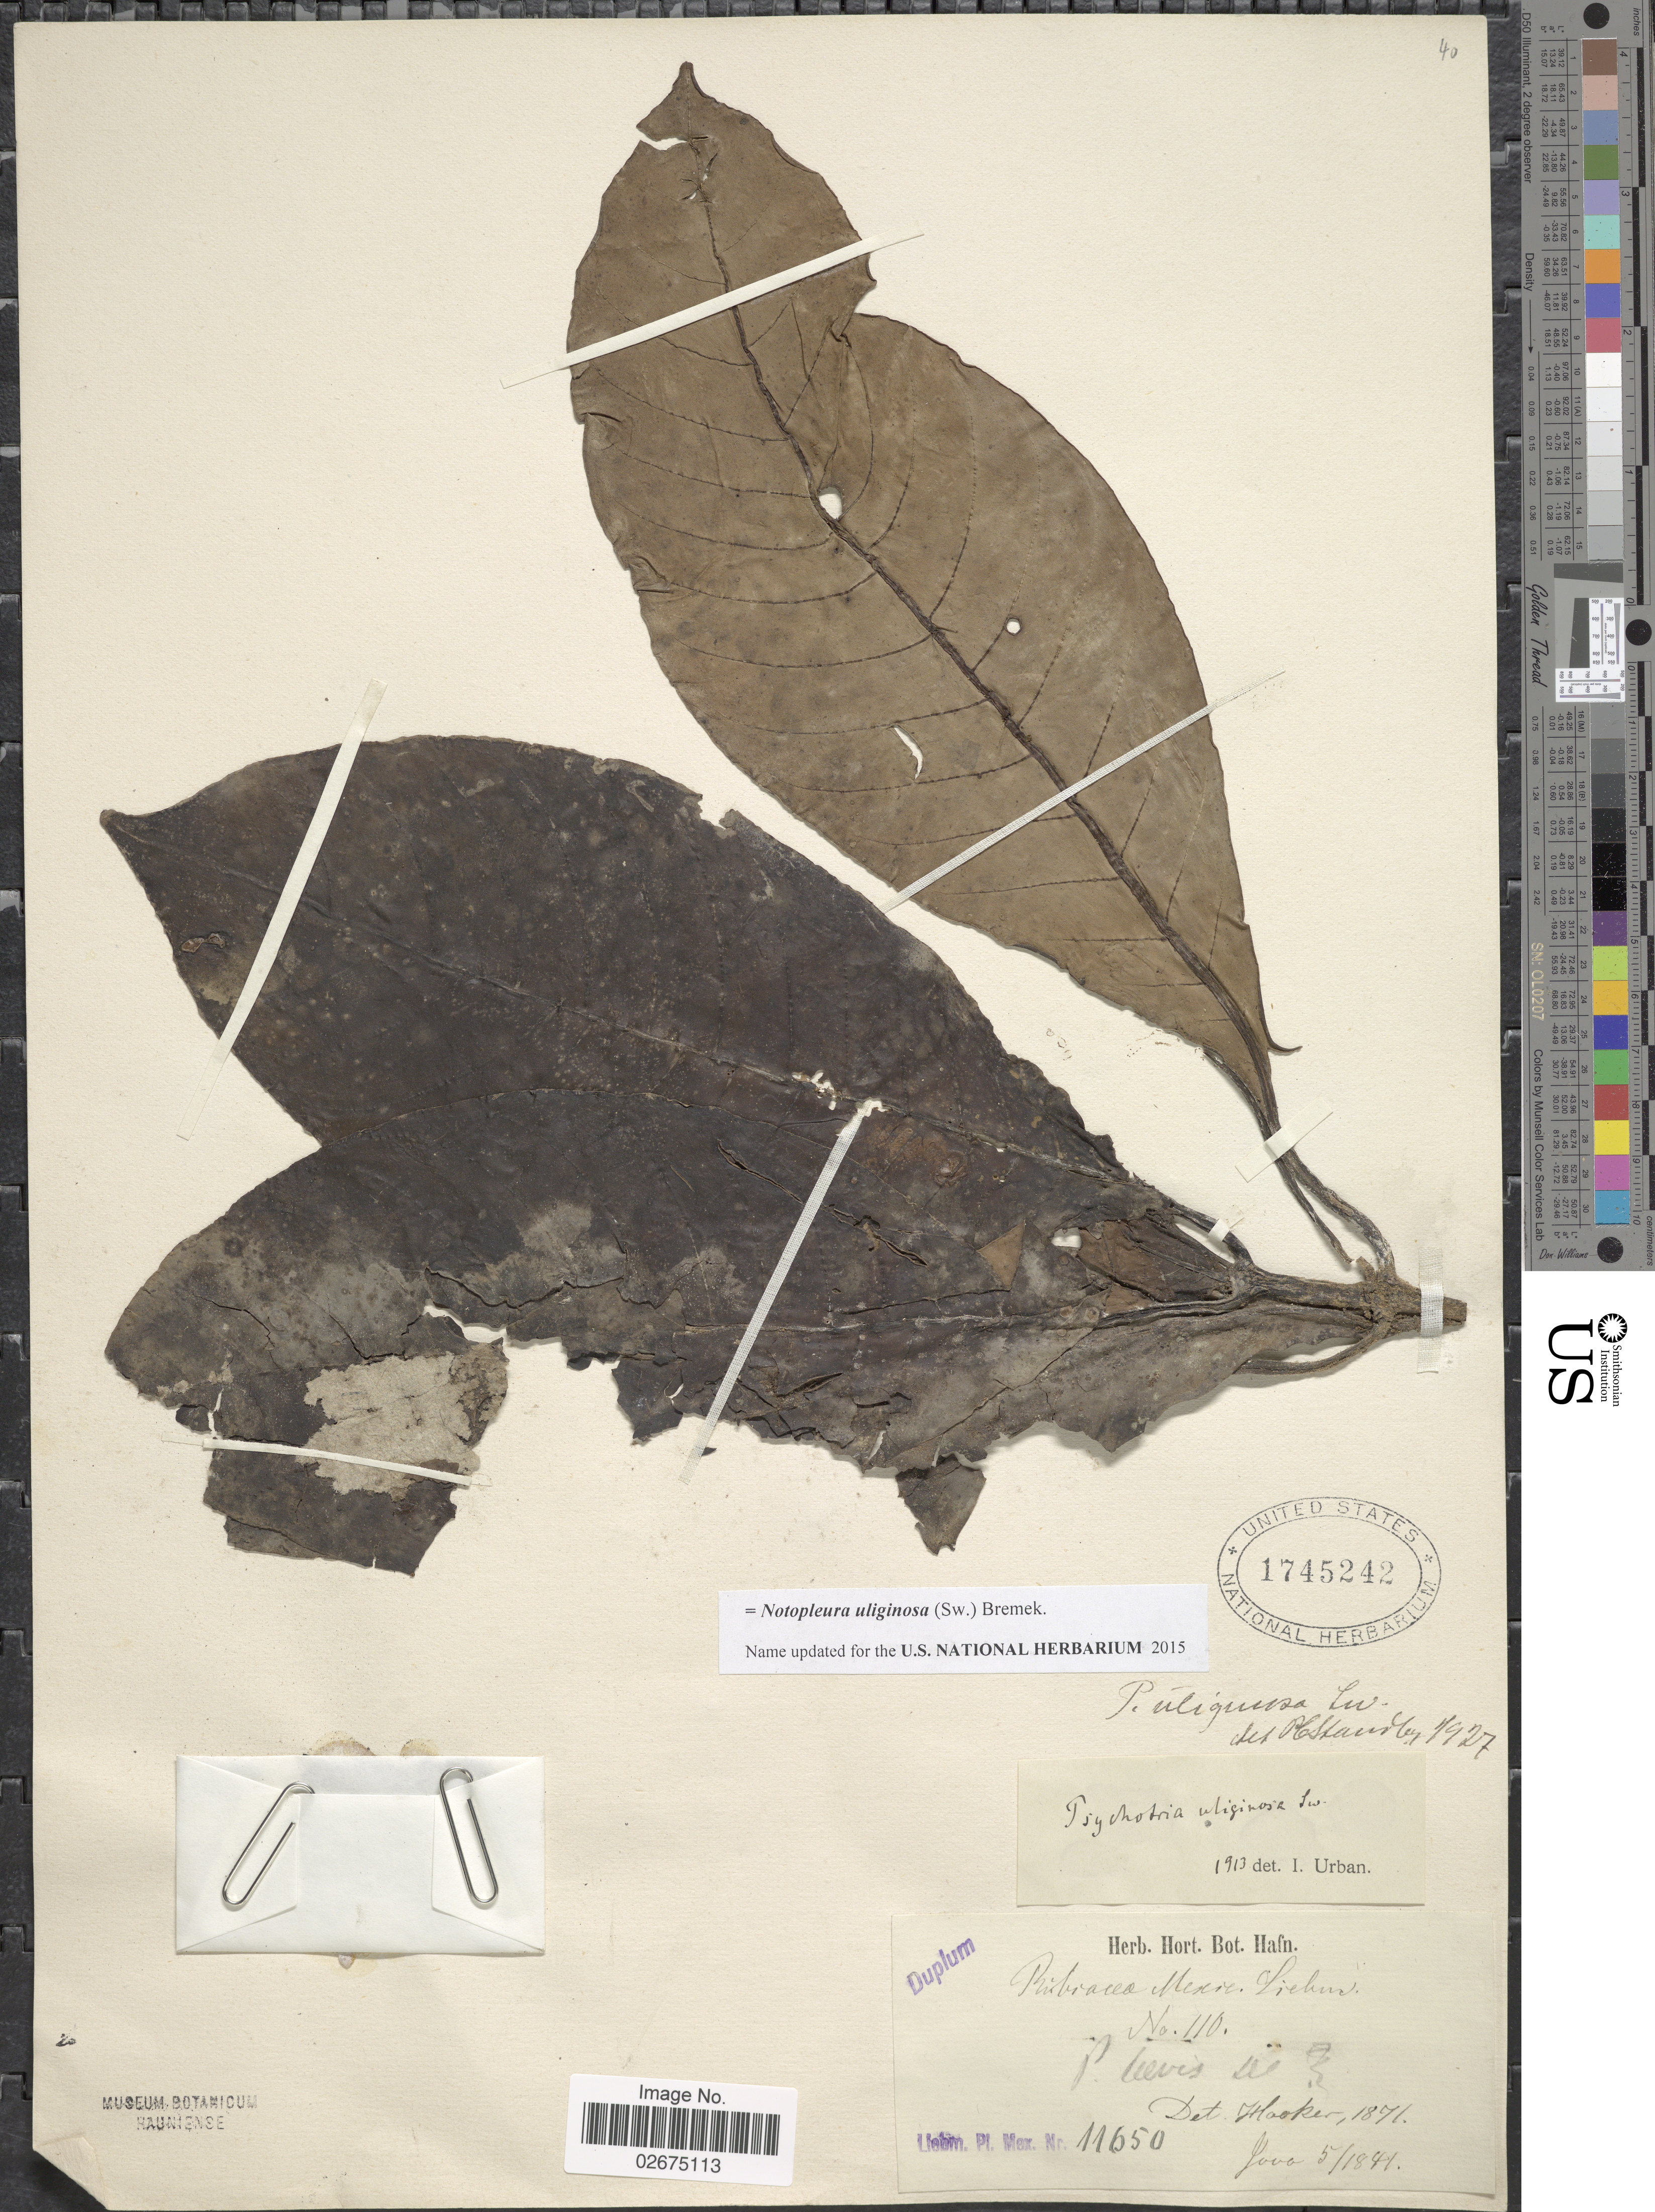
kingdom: Plantae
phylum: Tracheophyta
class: Magnoliopsida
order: Gentianales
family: Rubiaceae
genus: Notopleura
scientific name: Notopleura uliginosa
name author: (Sw.) Bremek.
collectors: Liebmann, --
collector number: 11650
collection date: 1841-05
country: Mexico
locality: Jovo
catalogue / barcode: US 1745242